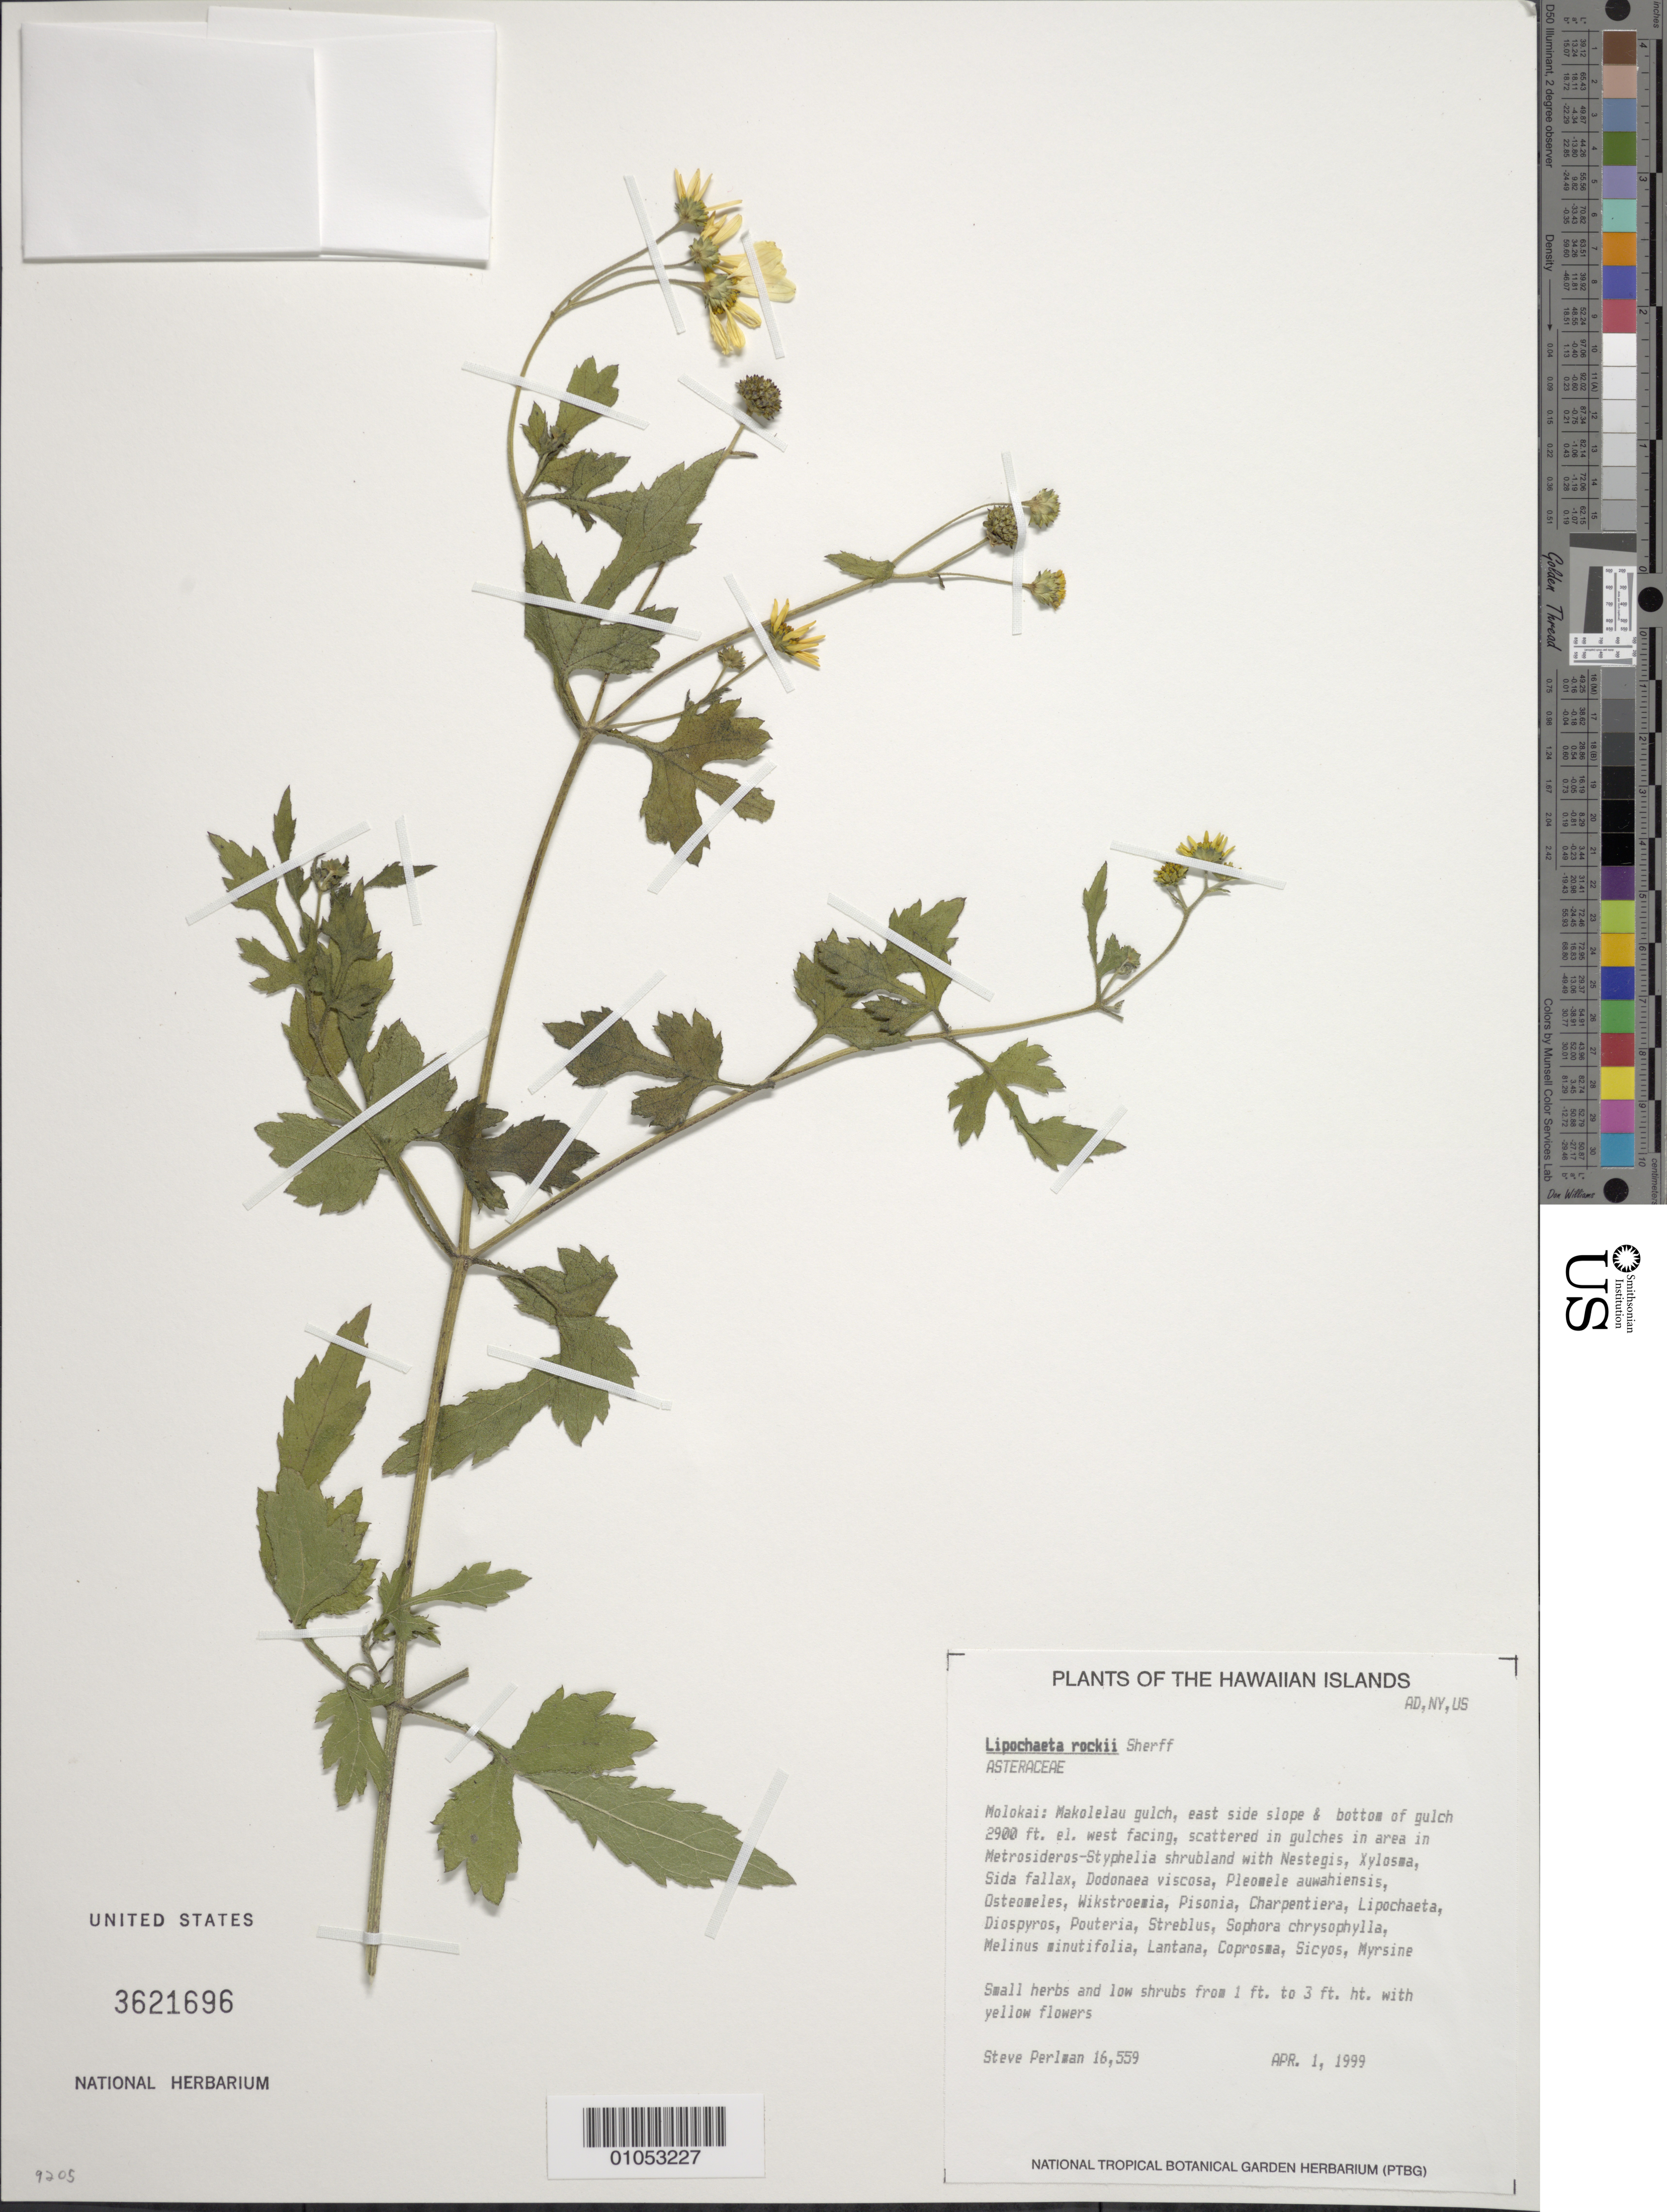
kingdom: Plantae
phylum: Tracheophyta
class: Magnoliopsida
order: Asterales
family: Asteraceae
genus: Lipochaeta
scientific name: Lipochaeta rockii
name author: Sherff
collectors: S. P. Perlman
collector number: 16559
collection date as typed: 1 Apr 1999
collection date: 1999-04-01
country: United States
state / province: Hawaii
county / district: Maui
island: Moloka'i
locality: Makolelau gulch, east side slope & bottom of gulch.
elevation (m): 883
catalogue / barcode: US 3621696